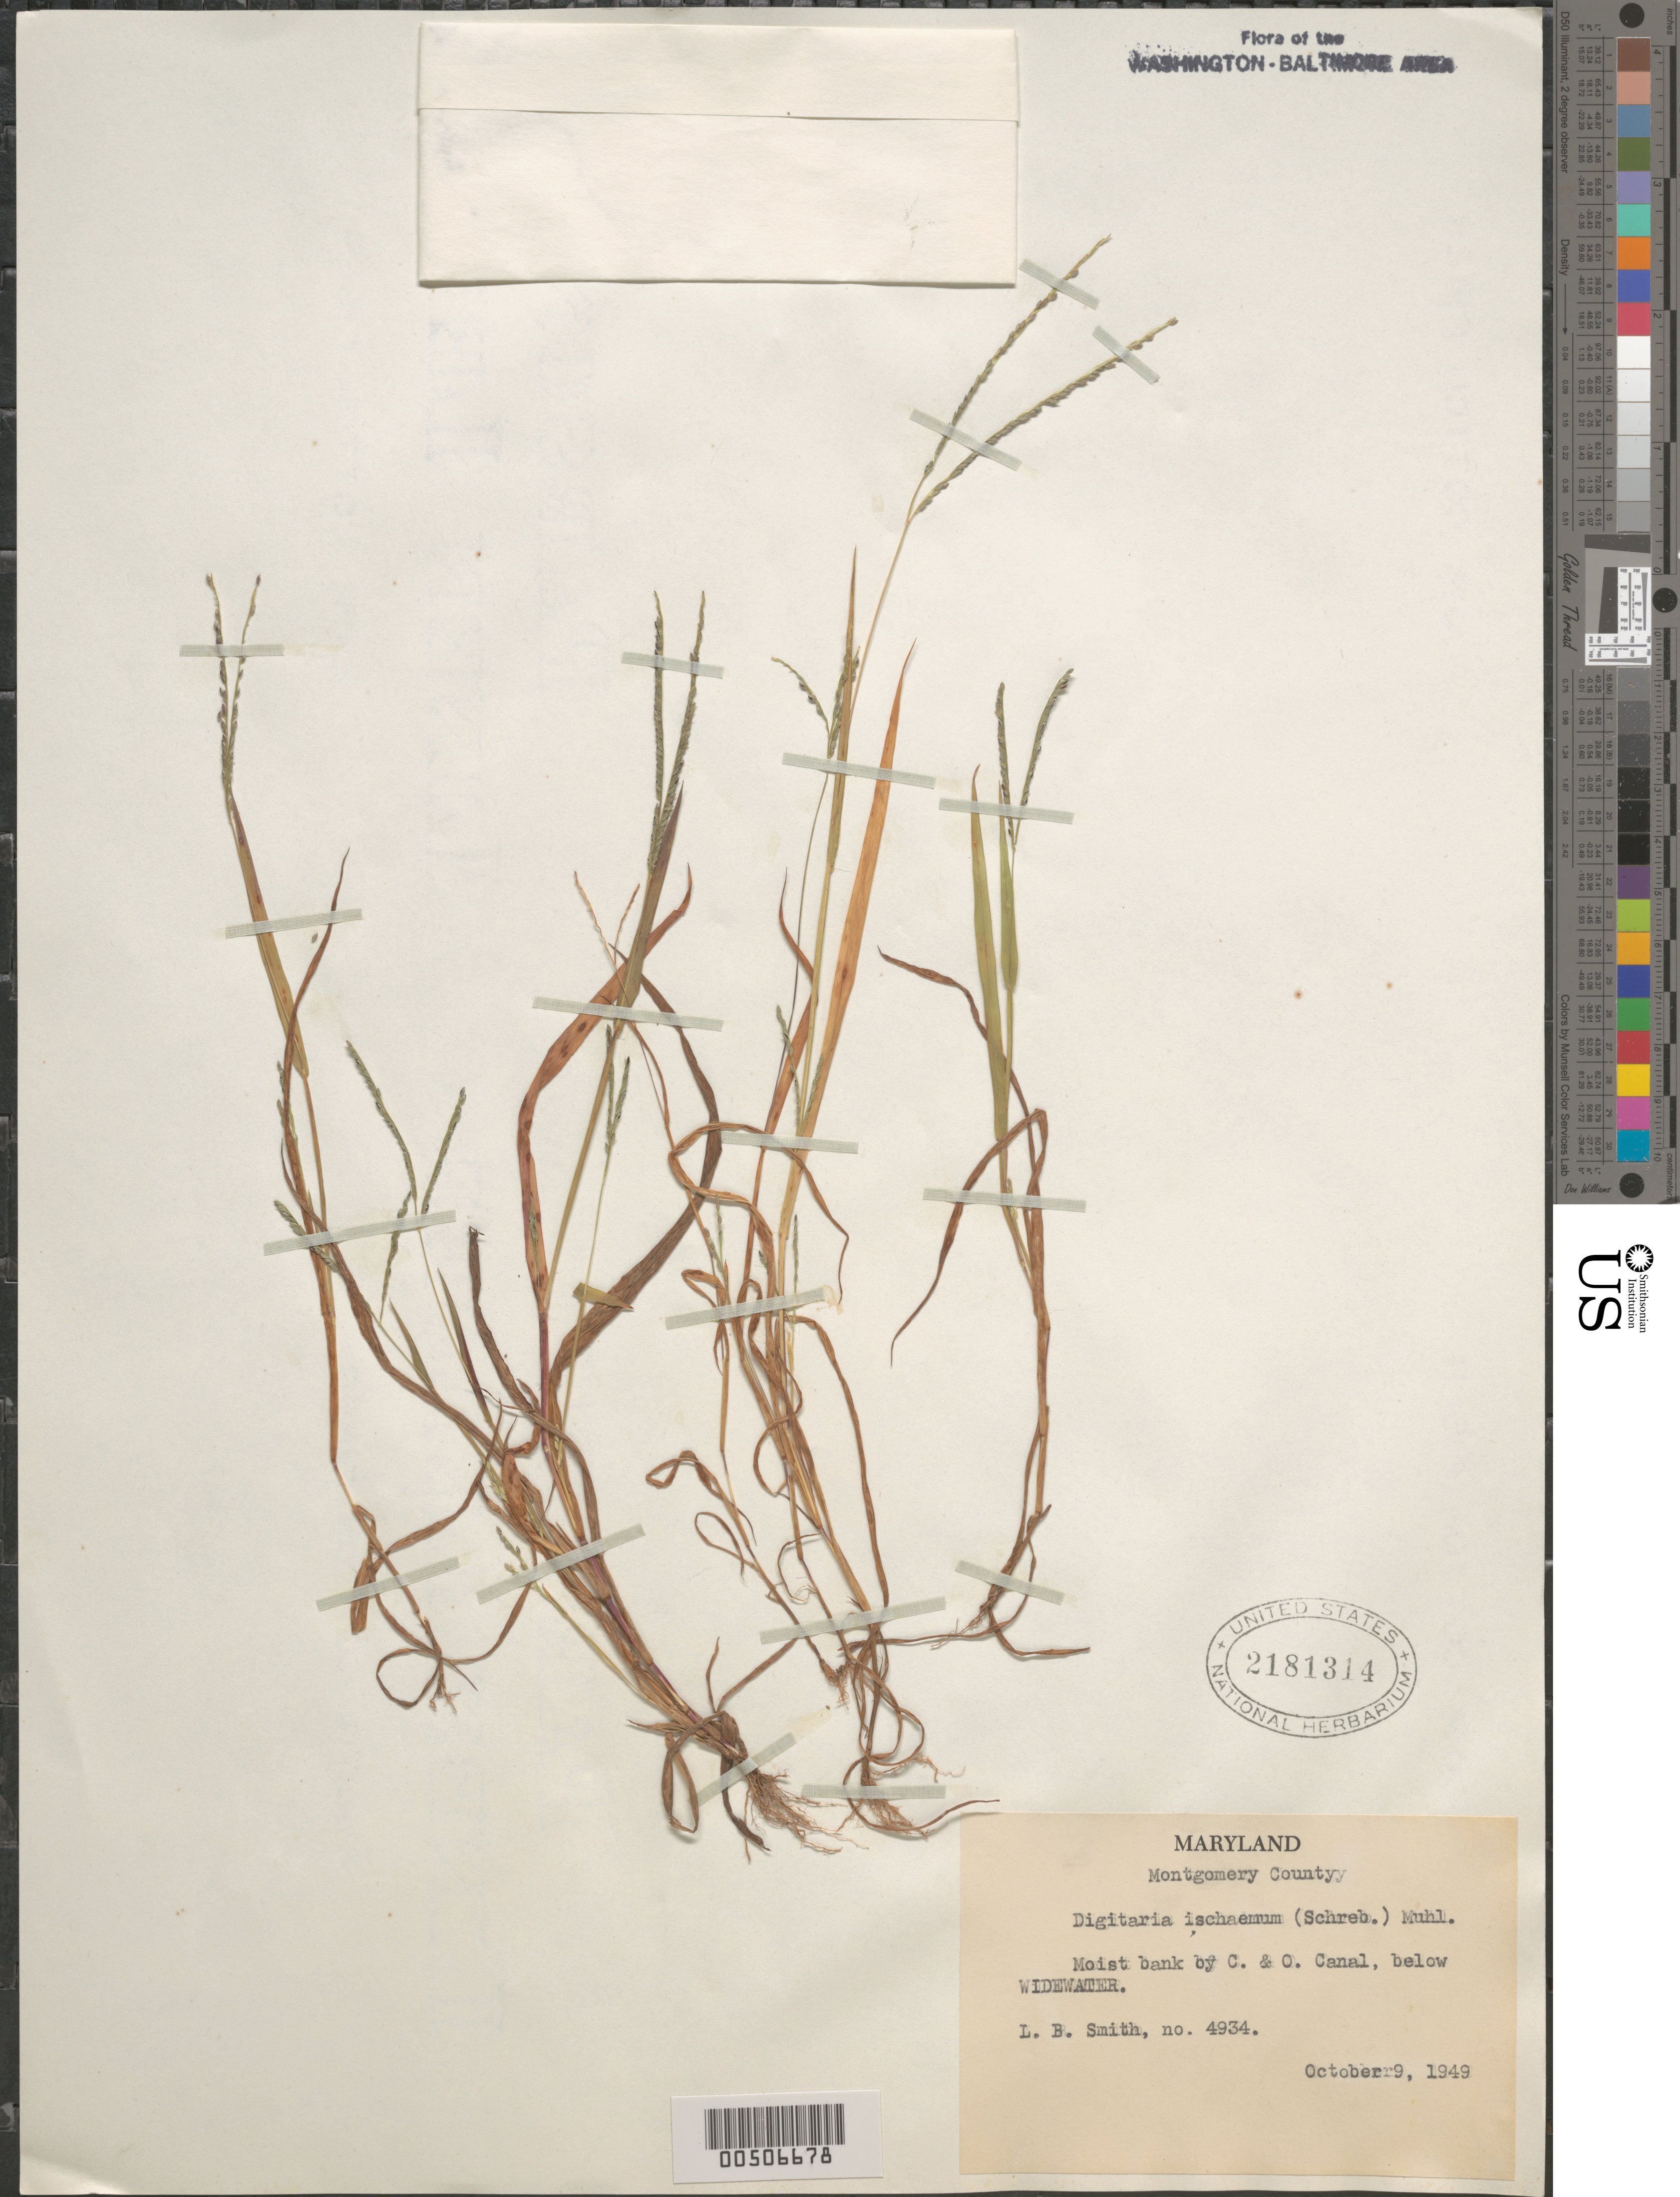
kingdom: Plantae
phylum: Tracheophyta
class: Liliopsida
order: Poales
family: Poaceae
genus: Digitaria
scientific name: Digitaria ischaemum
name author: (Schreber) Schreber ex Muhl.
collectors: L. Smith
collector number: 4934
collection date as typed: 09 Oct 1949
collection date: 1949-10-09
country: United States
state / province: Maryland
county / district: Montgomery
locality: Below Widewater C. & O. Canal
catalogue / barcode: US 2181314